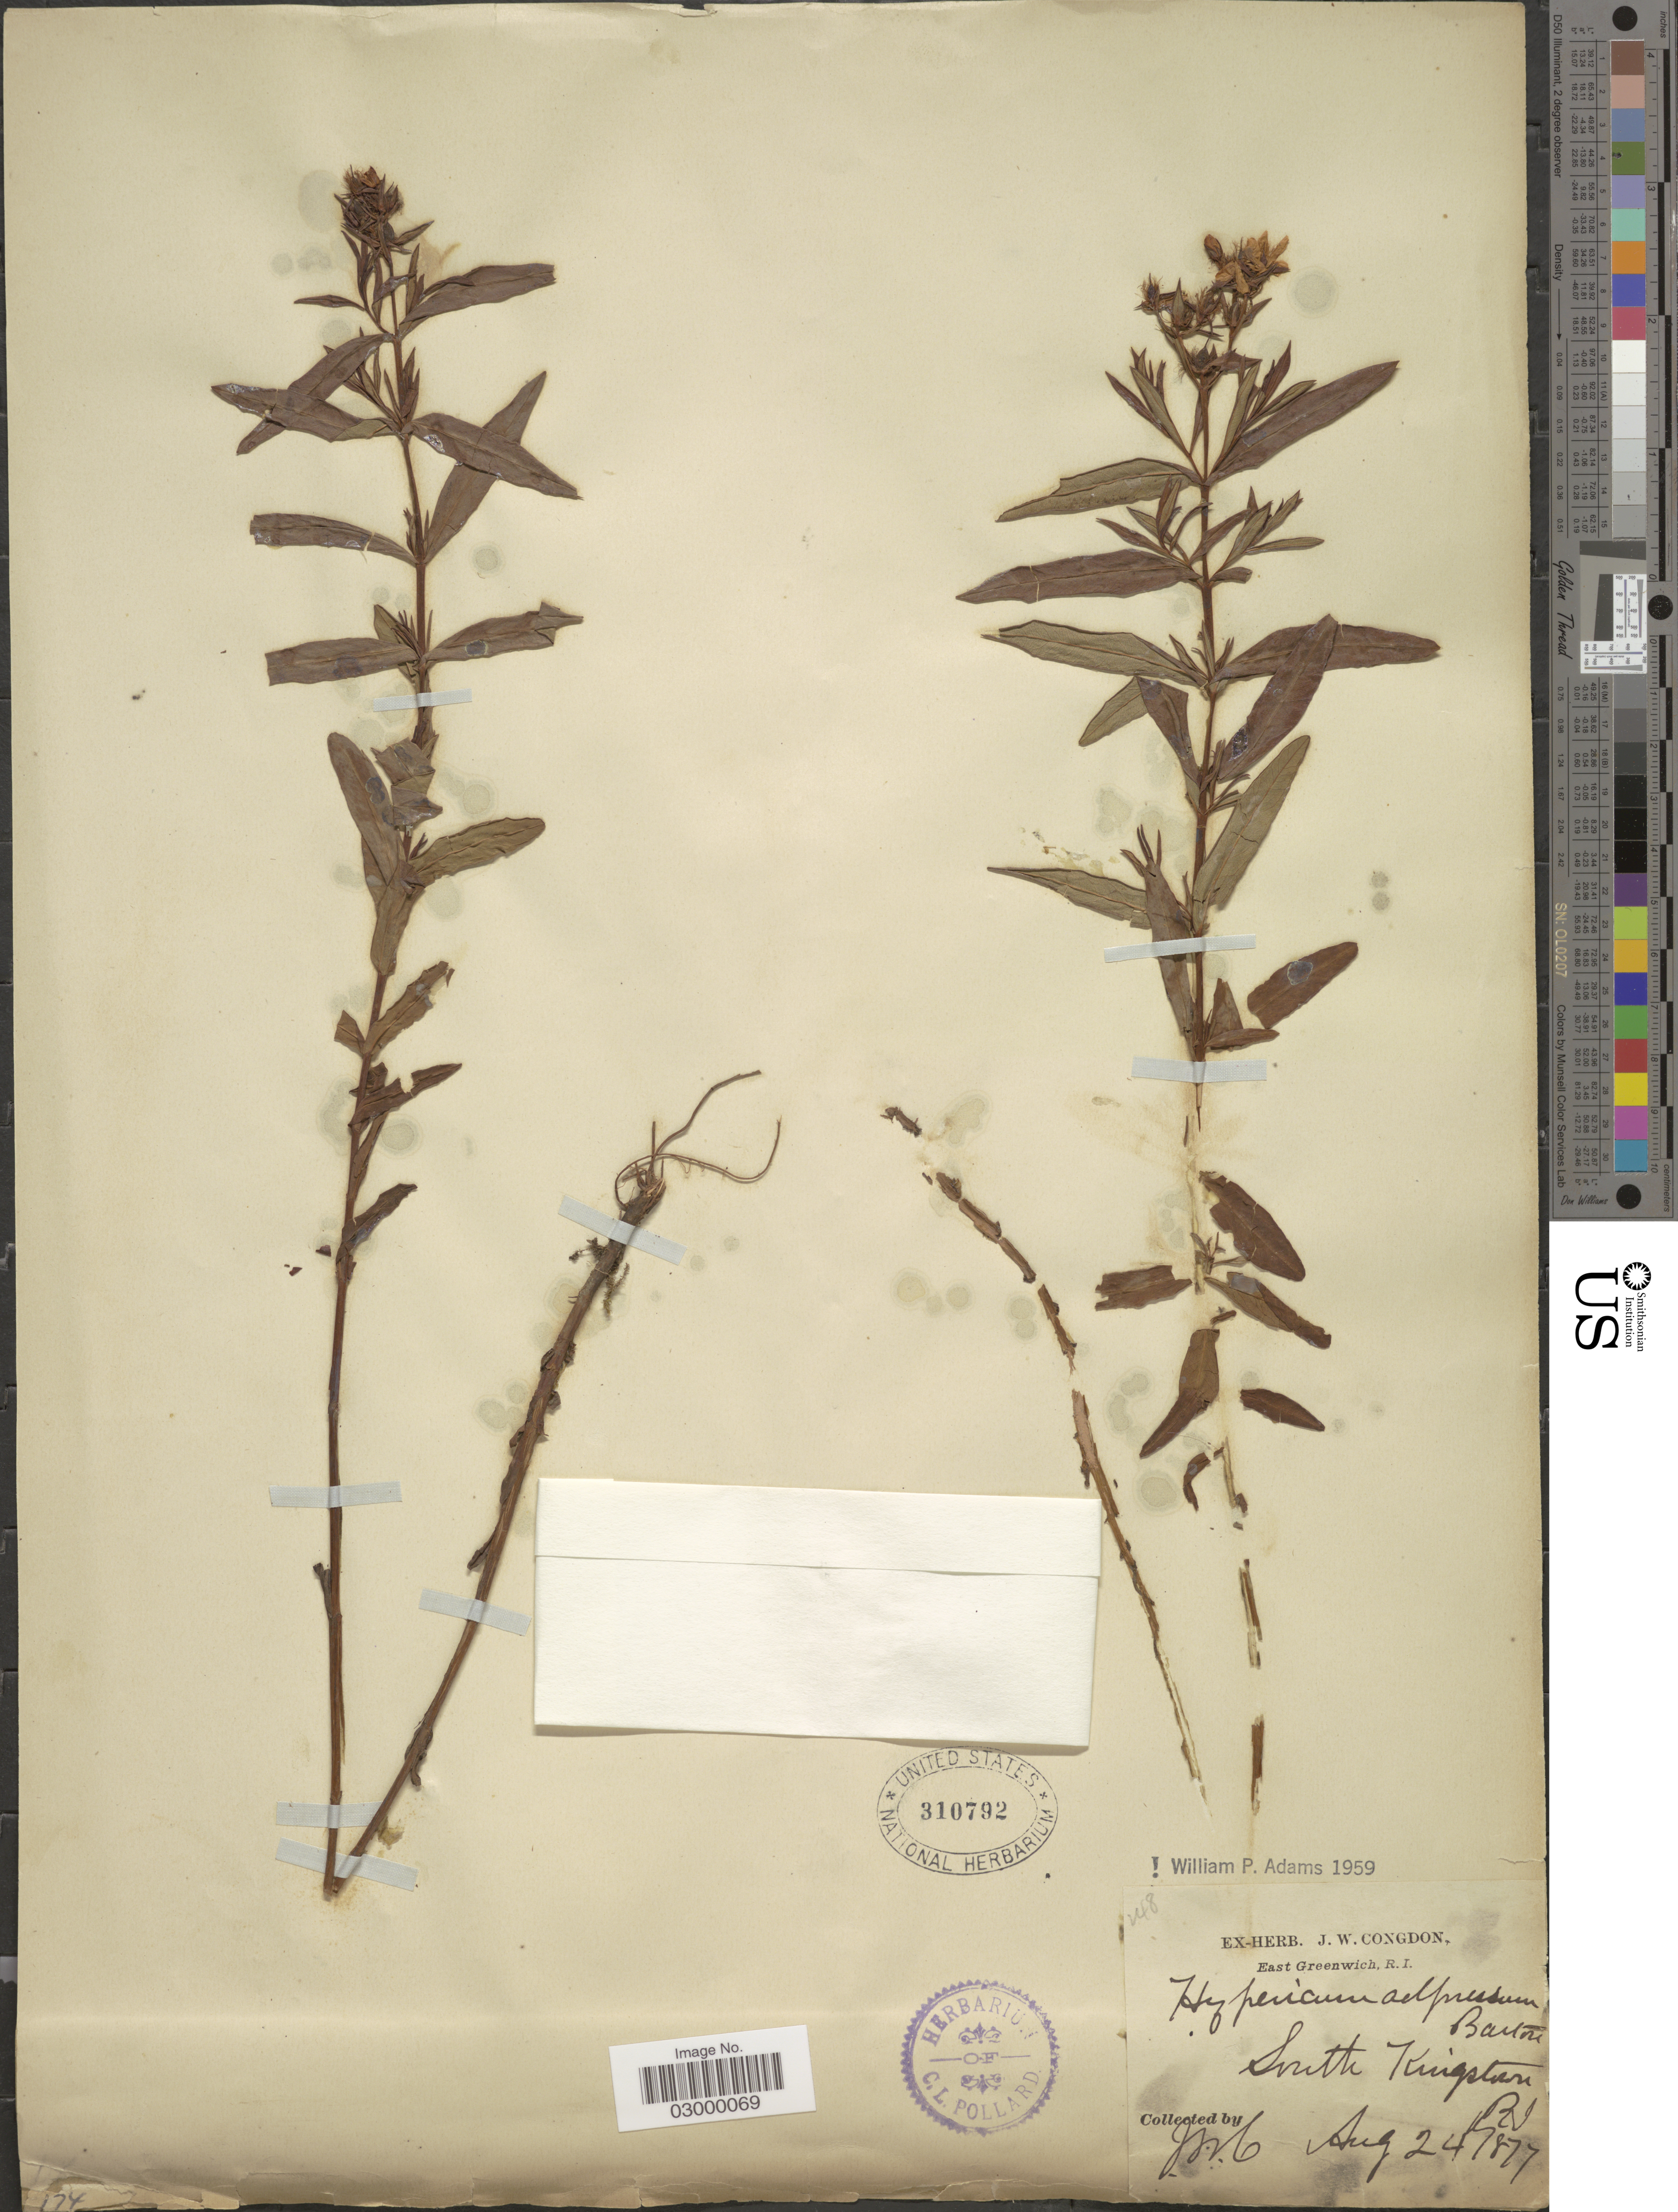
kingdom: Plantae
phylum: Tracheophyta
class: Magnoliopsida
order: Malpighiales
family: Hypericaceae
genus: Hypericum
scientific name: Hypericum adpressum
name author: W.P.C. Barton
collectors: J. W. Congdon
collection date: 1877-08-24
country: United States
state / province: Rhode Island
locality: South Kingstown.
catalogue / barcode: US 310792